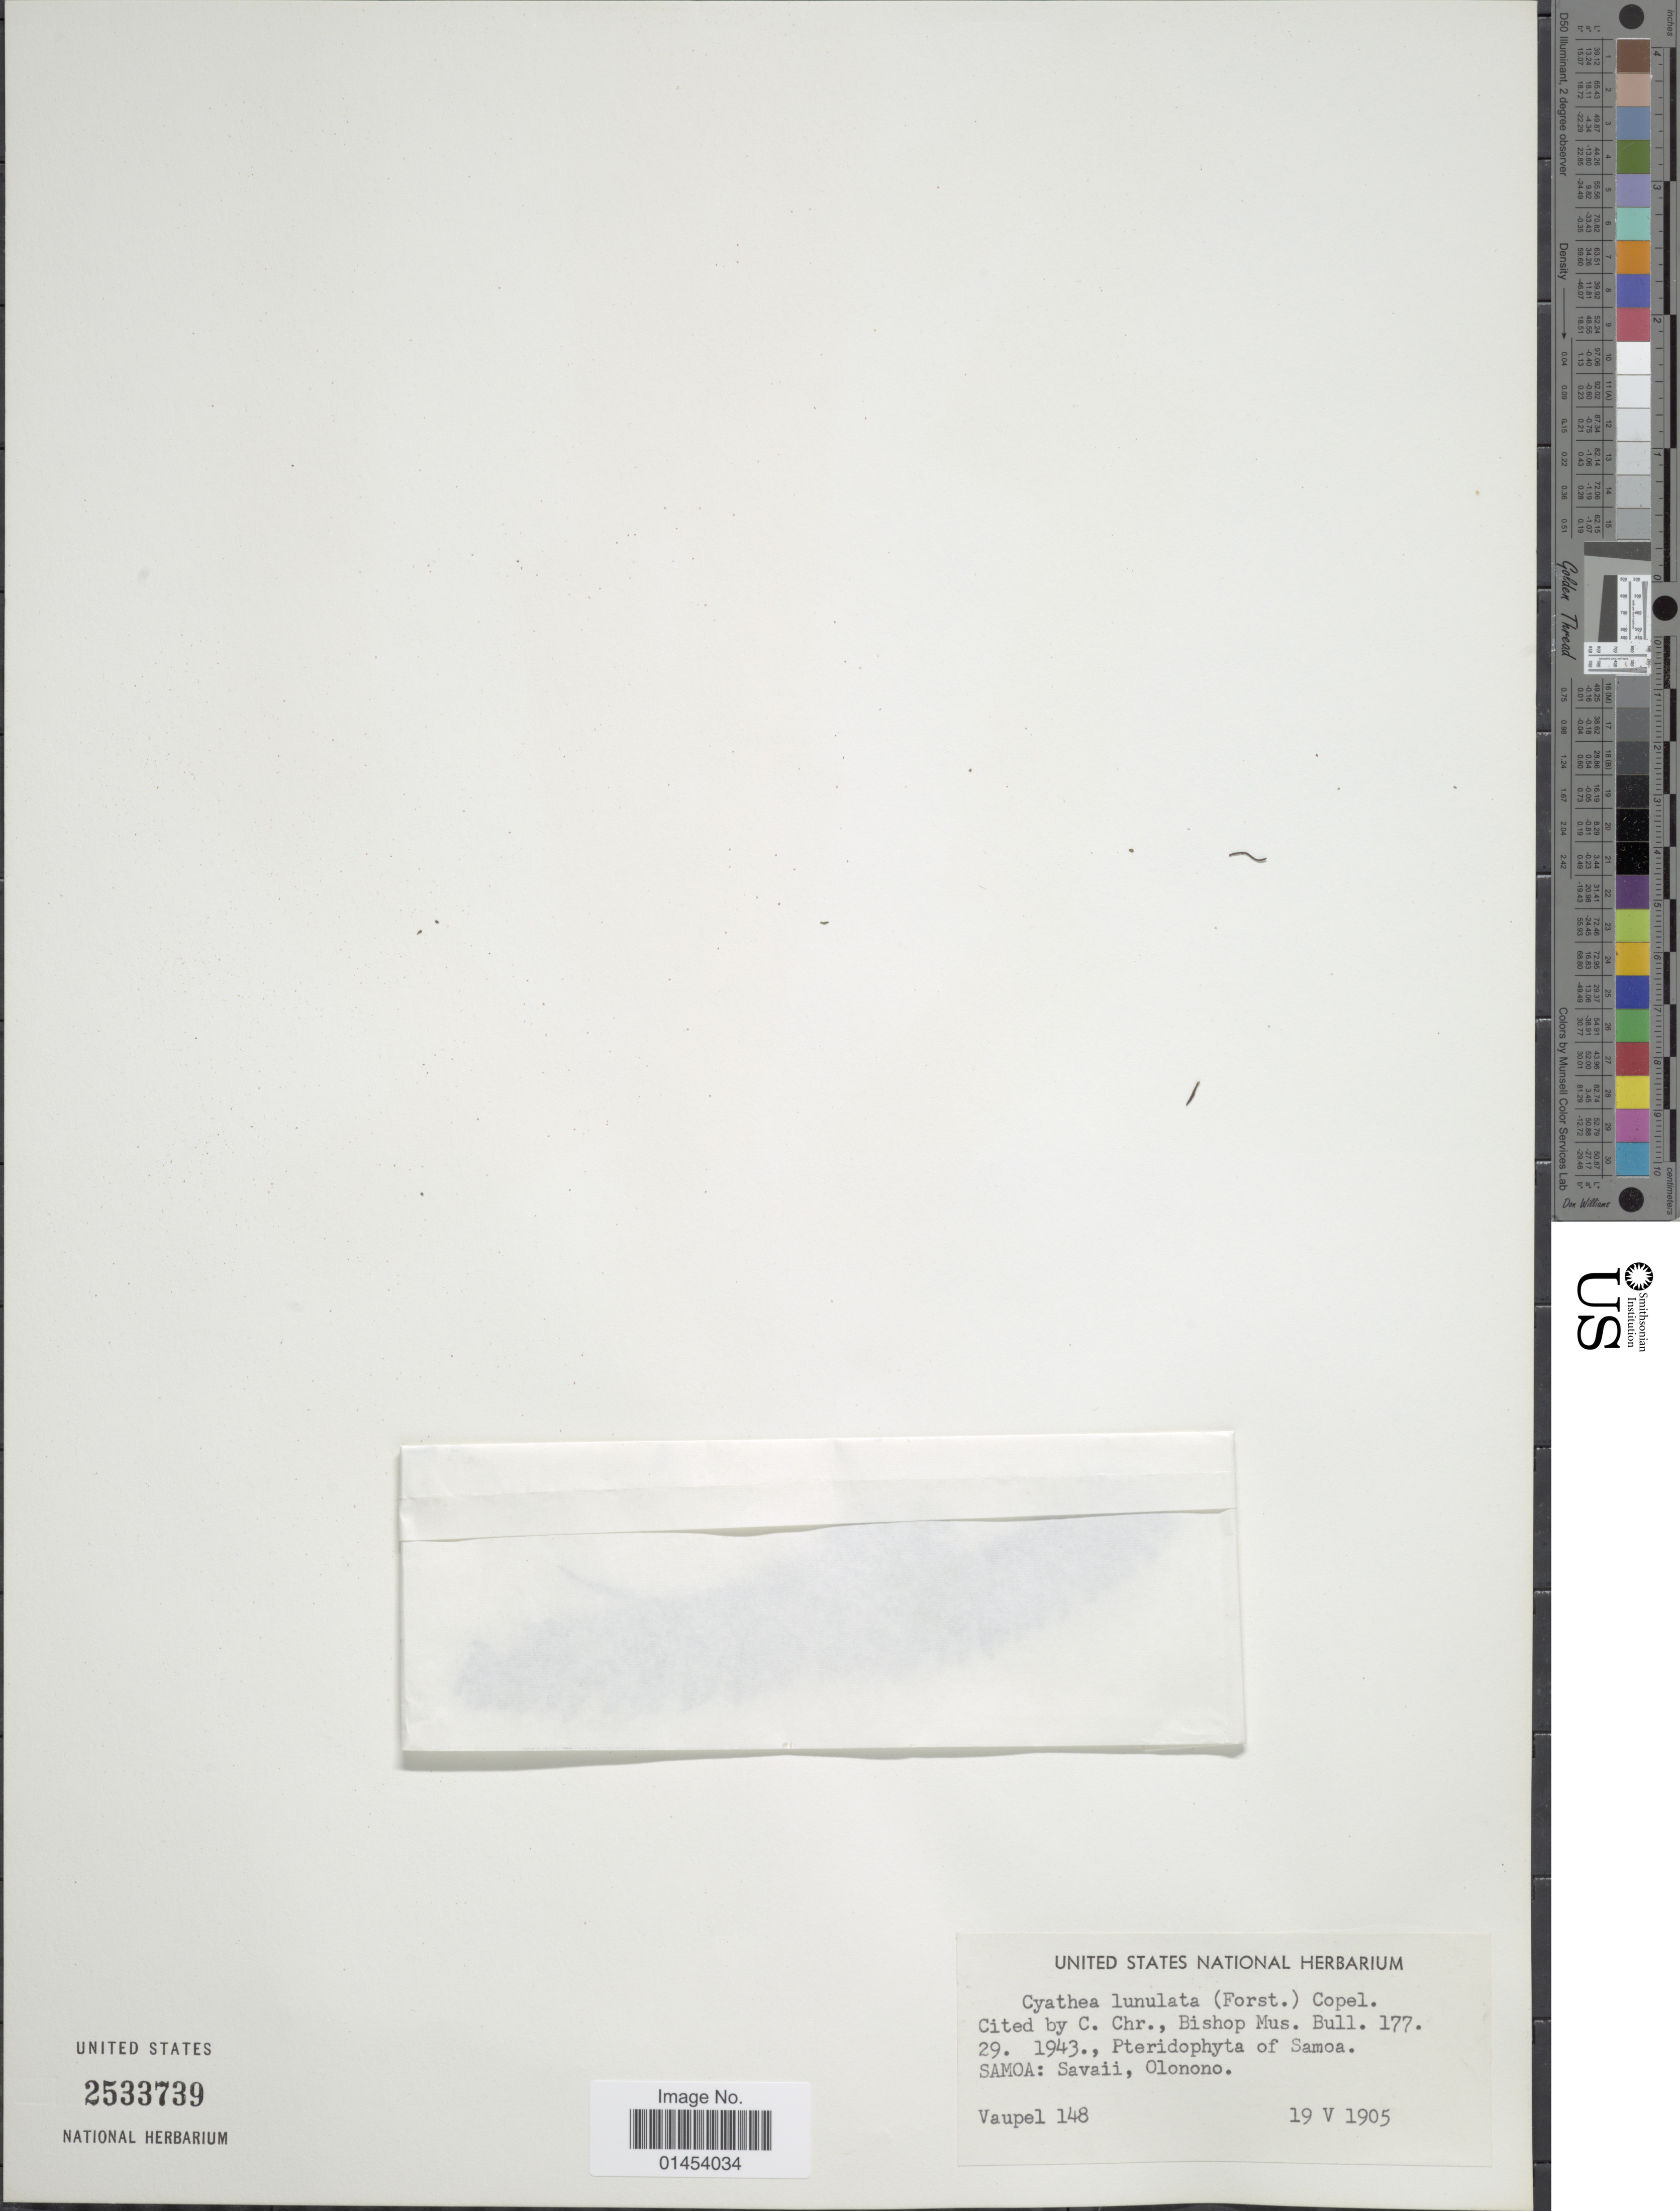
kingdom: Plantae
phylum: Tracheophyta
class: Polypodiopsida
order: Cyatheales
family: Cyatheaceae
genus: Cyathea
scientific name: Cyathea lunulata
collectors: Vaupel, --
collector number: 148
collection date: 1905-05-19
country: Samoa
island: Savai'i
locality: Samoa: Savaii, Olonono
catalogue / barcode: US 2533739